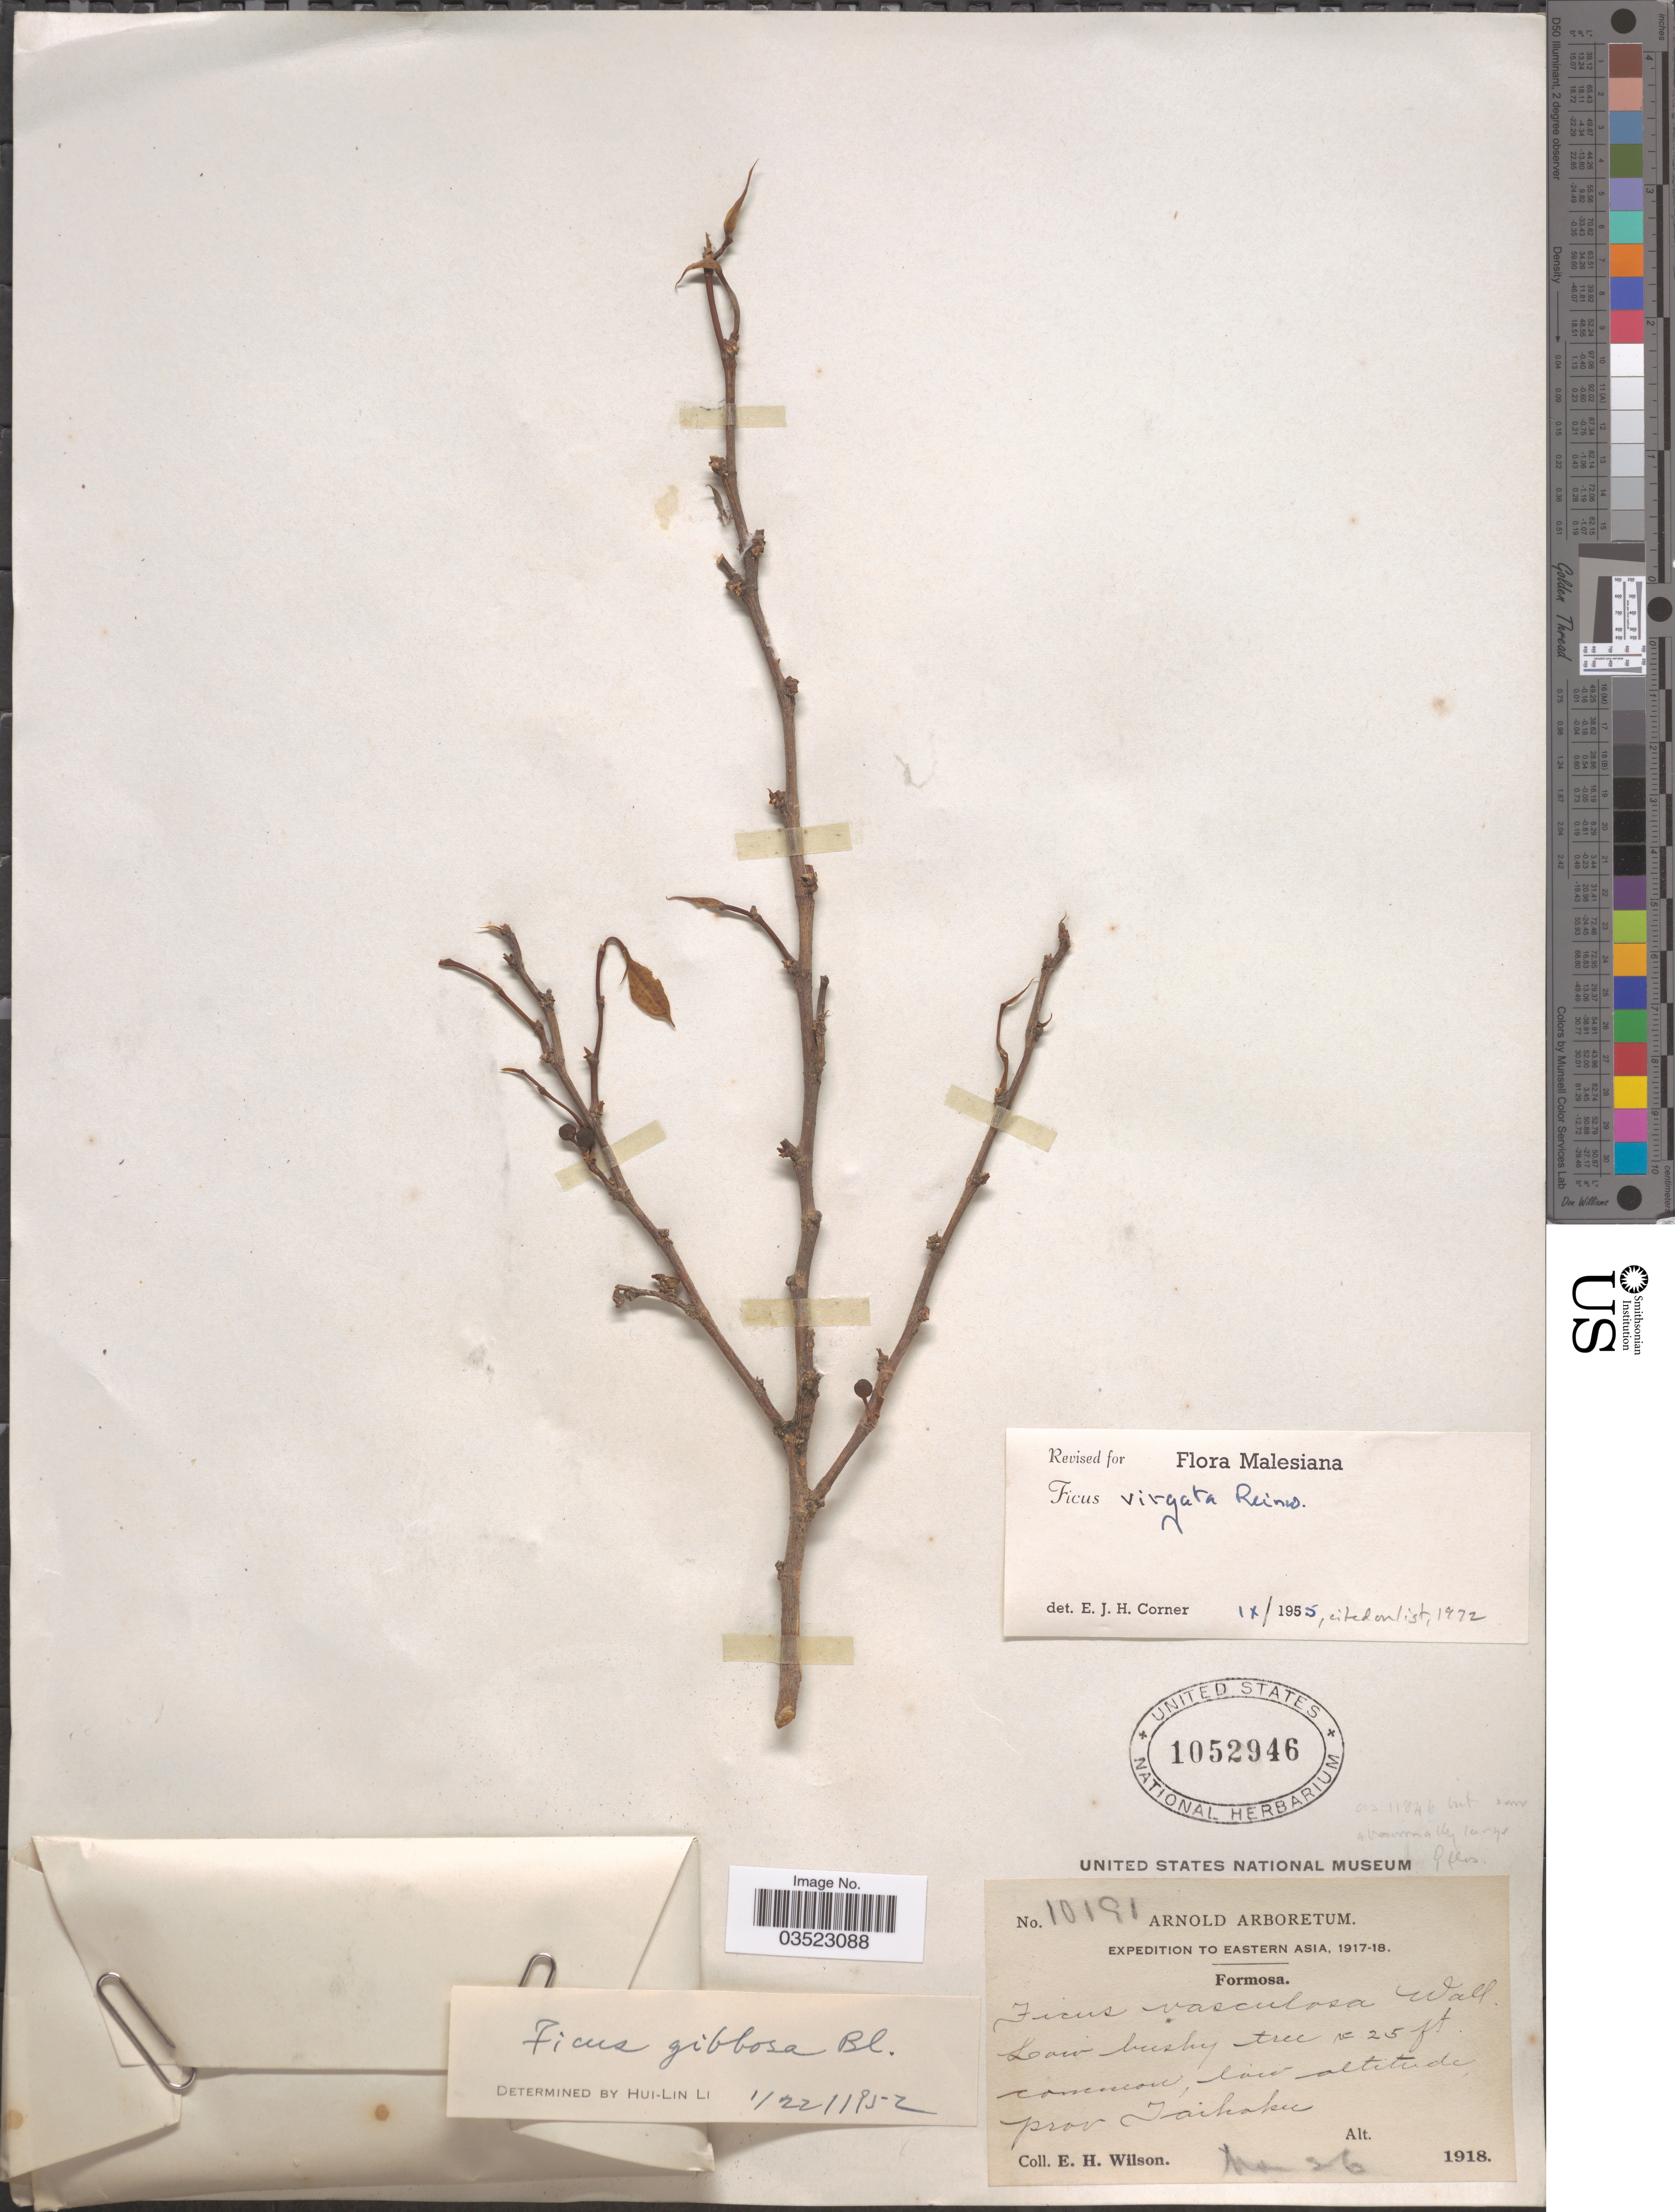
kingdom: Plantae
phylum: Tracheophyta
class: Magnoliopsida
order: Rosales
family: Moraceae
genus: Ficus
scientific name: Ficus virgata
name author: Reinw.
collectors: E. Wilson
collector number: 10191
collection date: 1918-11-26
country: Taiwan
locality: Expedition to Eastern Asia, 1917-18. Formosa. Prov. Taihoku.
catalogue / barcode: US 1052946